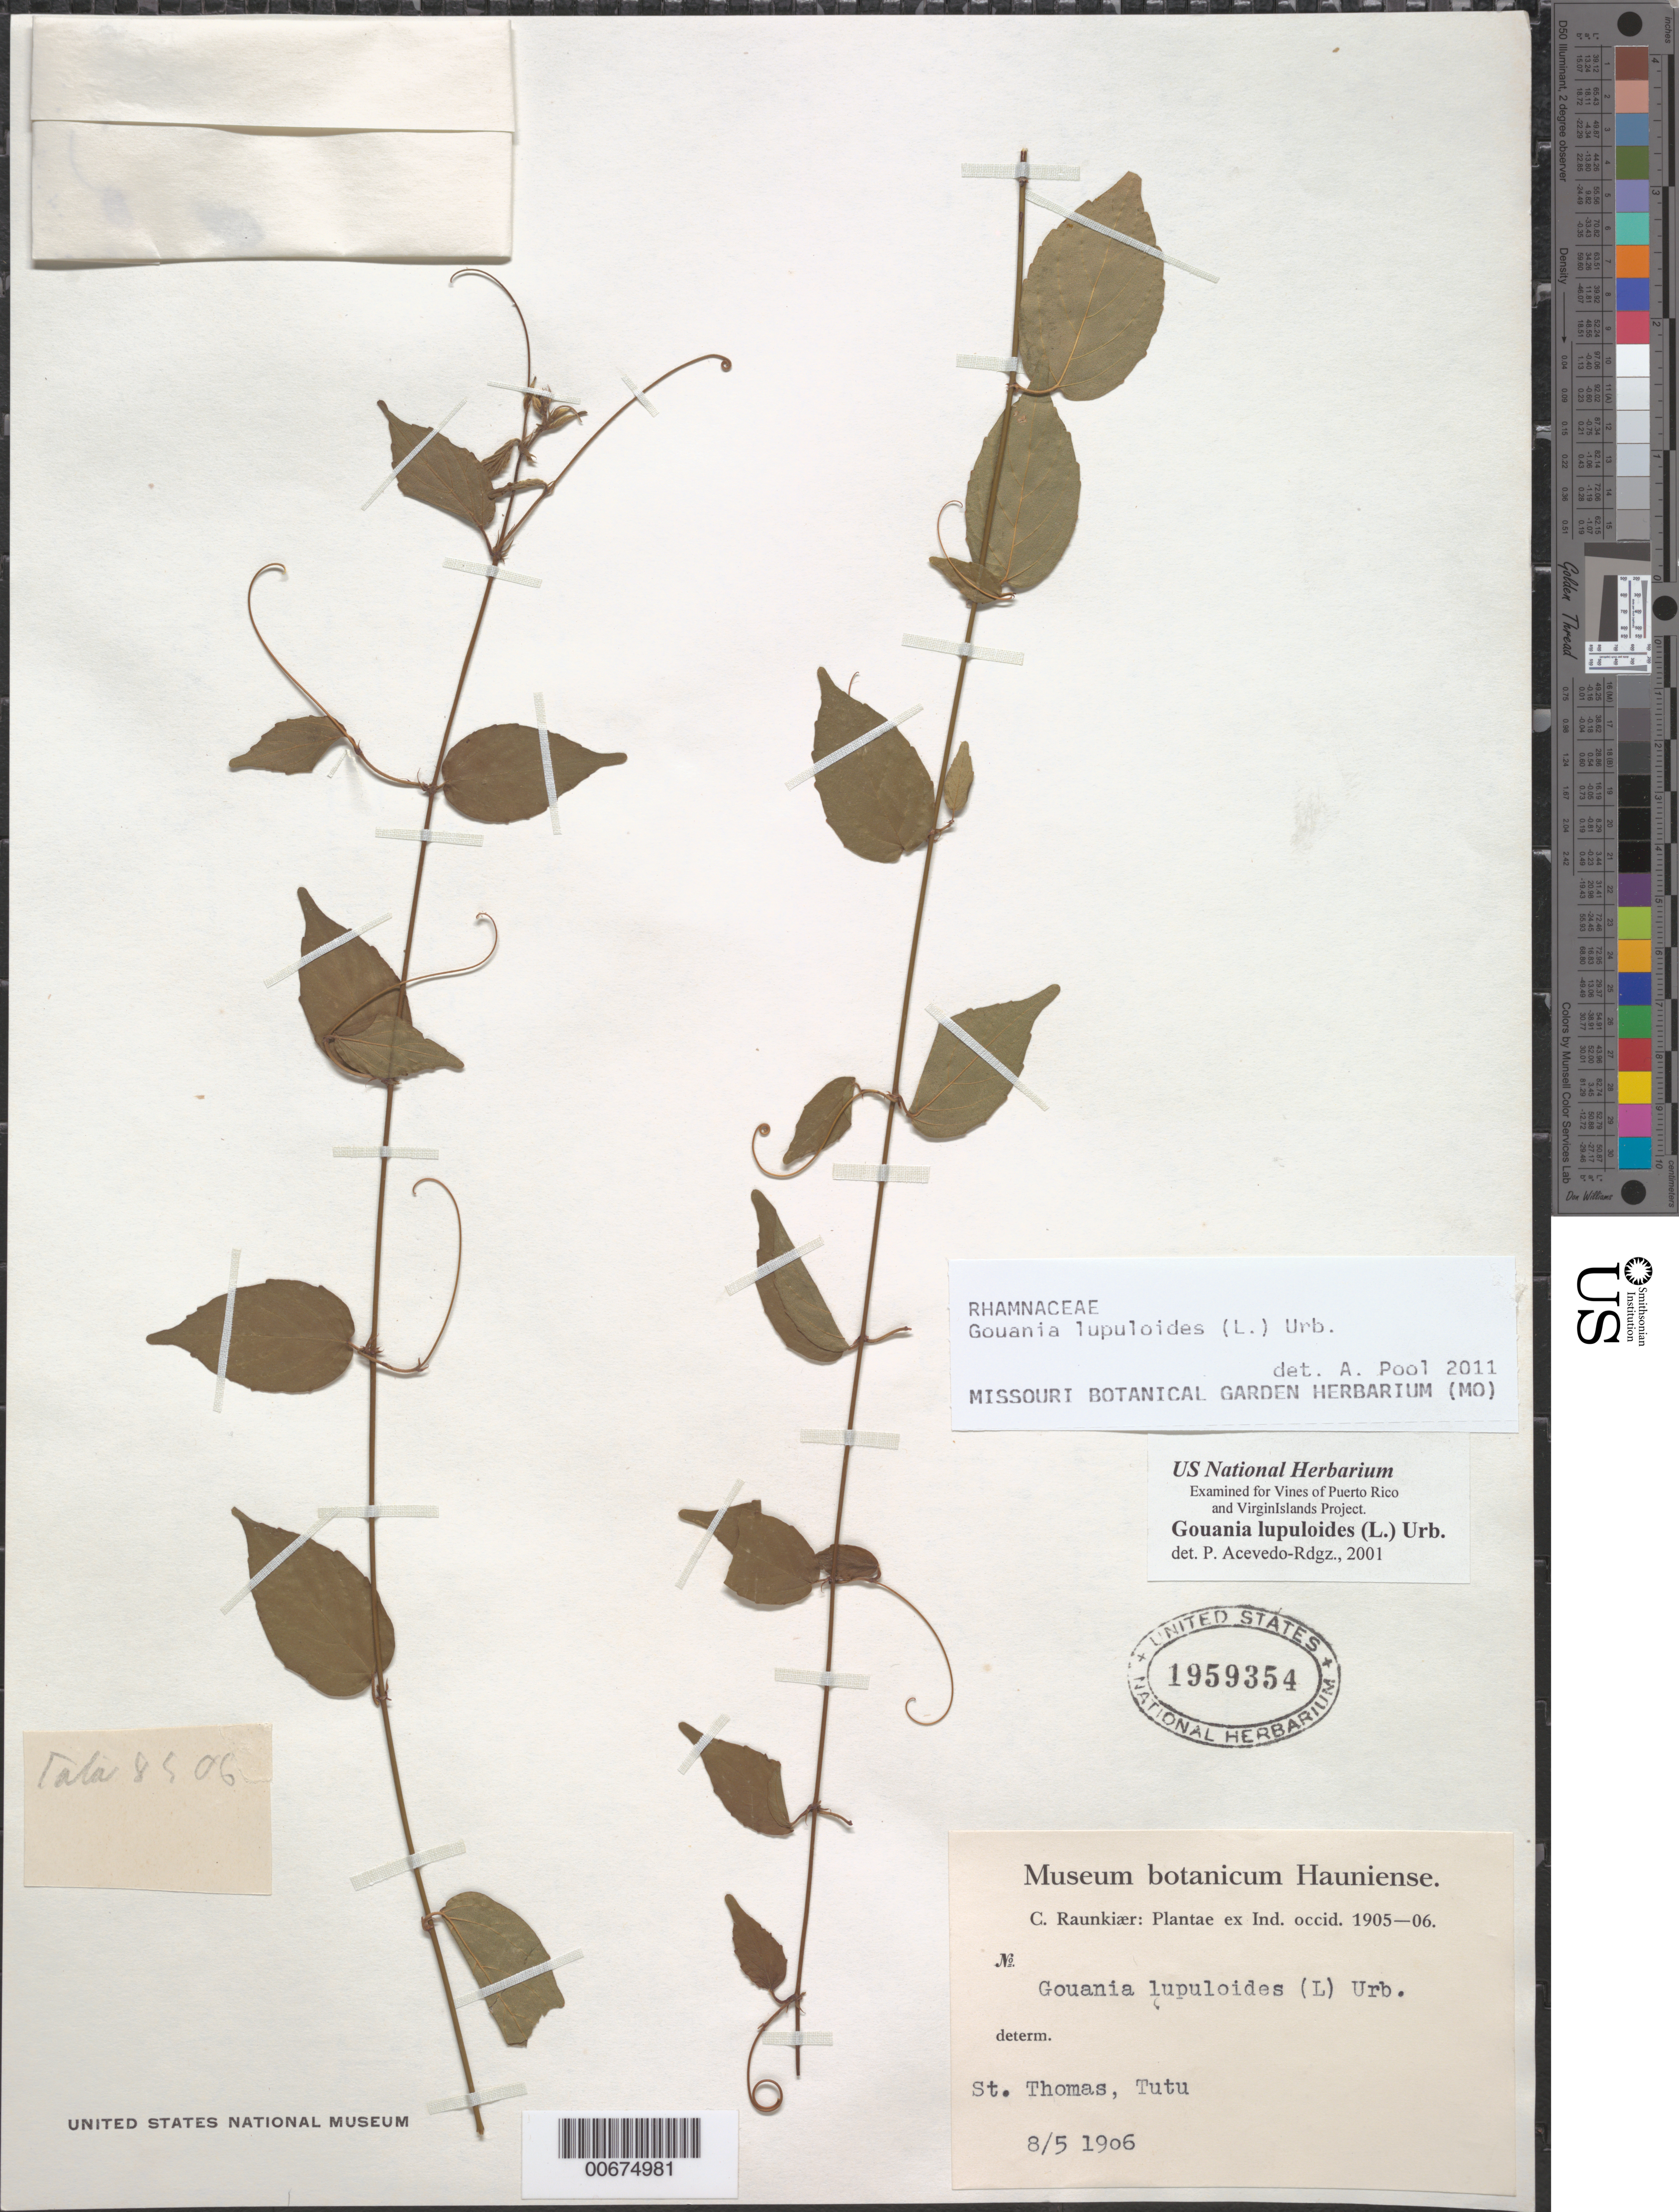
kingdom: Plantae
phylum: Tracheophyta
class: Magnoliopsida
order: Rosales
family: Rhamnaceae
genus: Gouania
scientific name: Gouania lupuloides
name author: (L.) Urb.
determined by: Pool, A., (MO), Missouri Botanical Garden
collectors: C. Raunkiær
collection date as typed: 05 Aug 1906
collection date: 1906-08-05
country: U.S. Virgin Islands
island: St. Thomas I.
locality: Tutu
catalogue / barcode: US 1959354